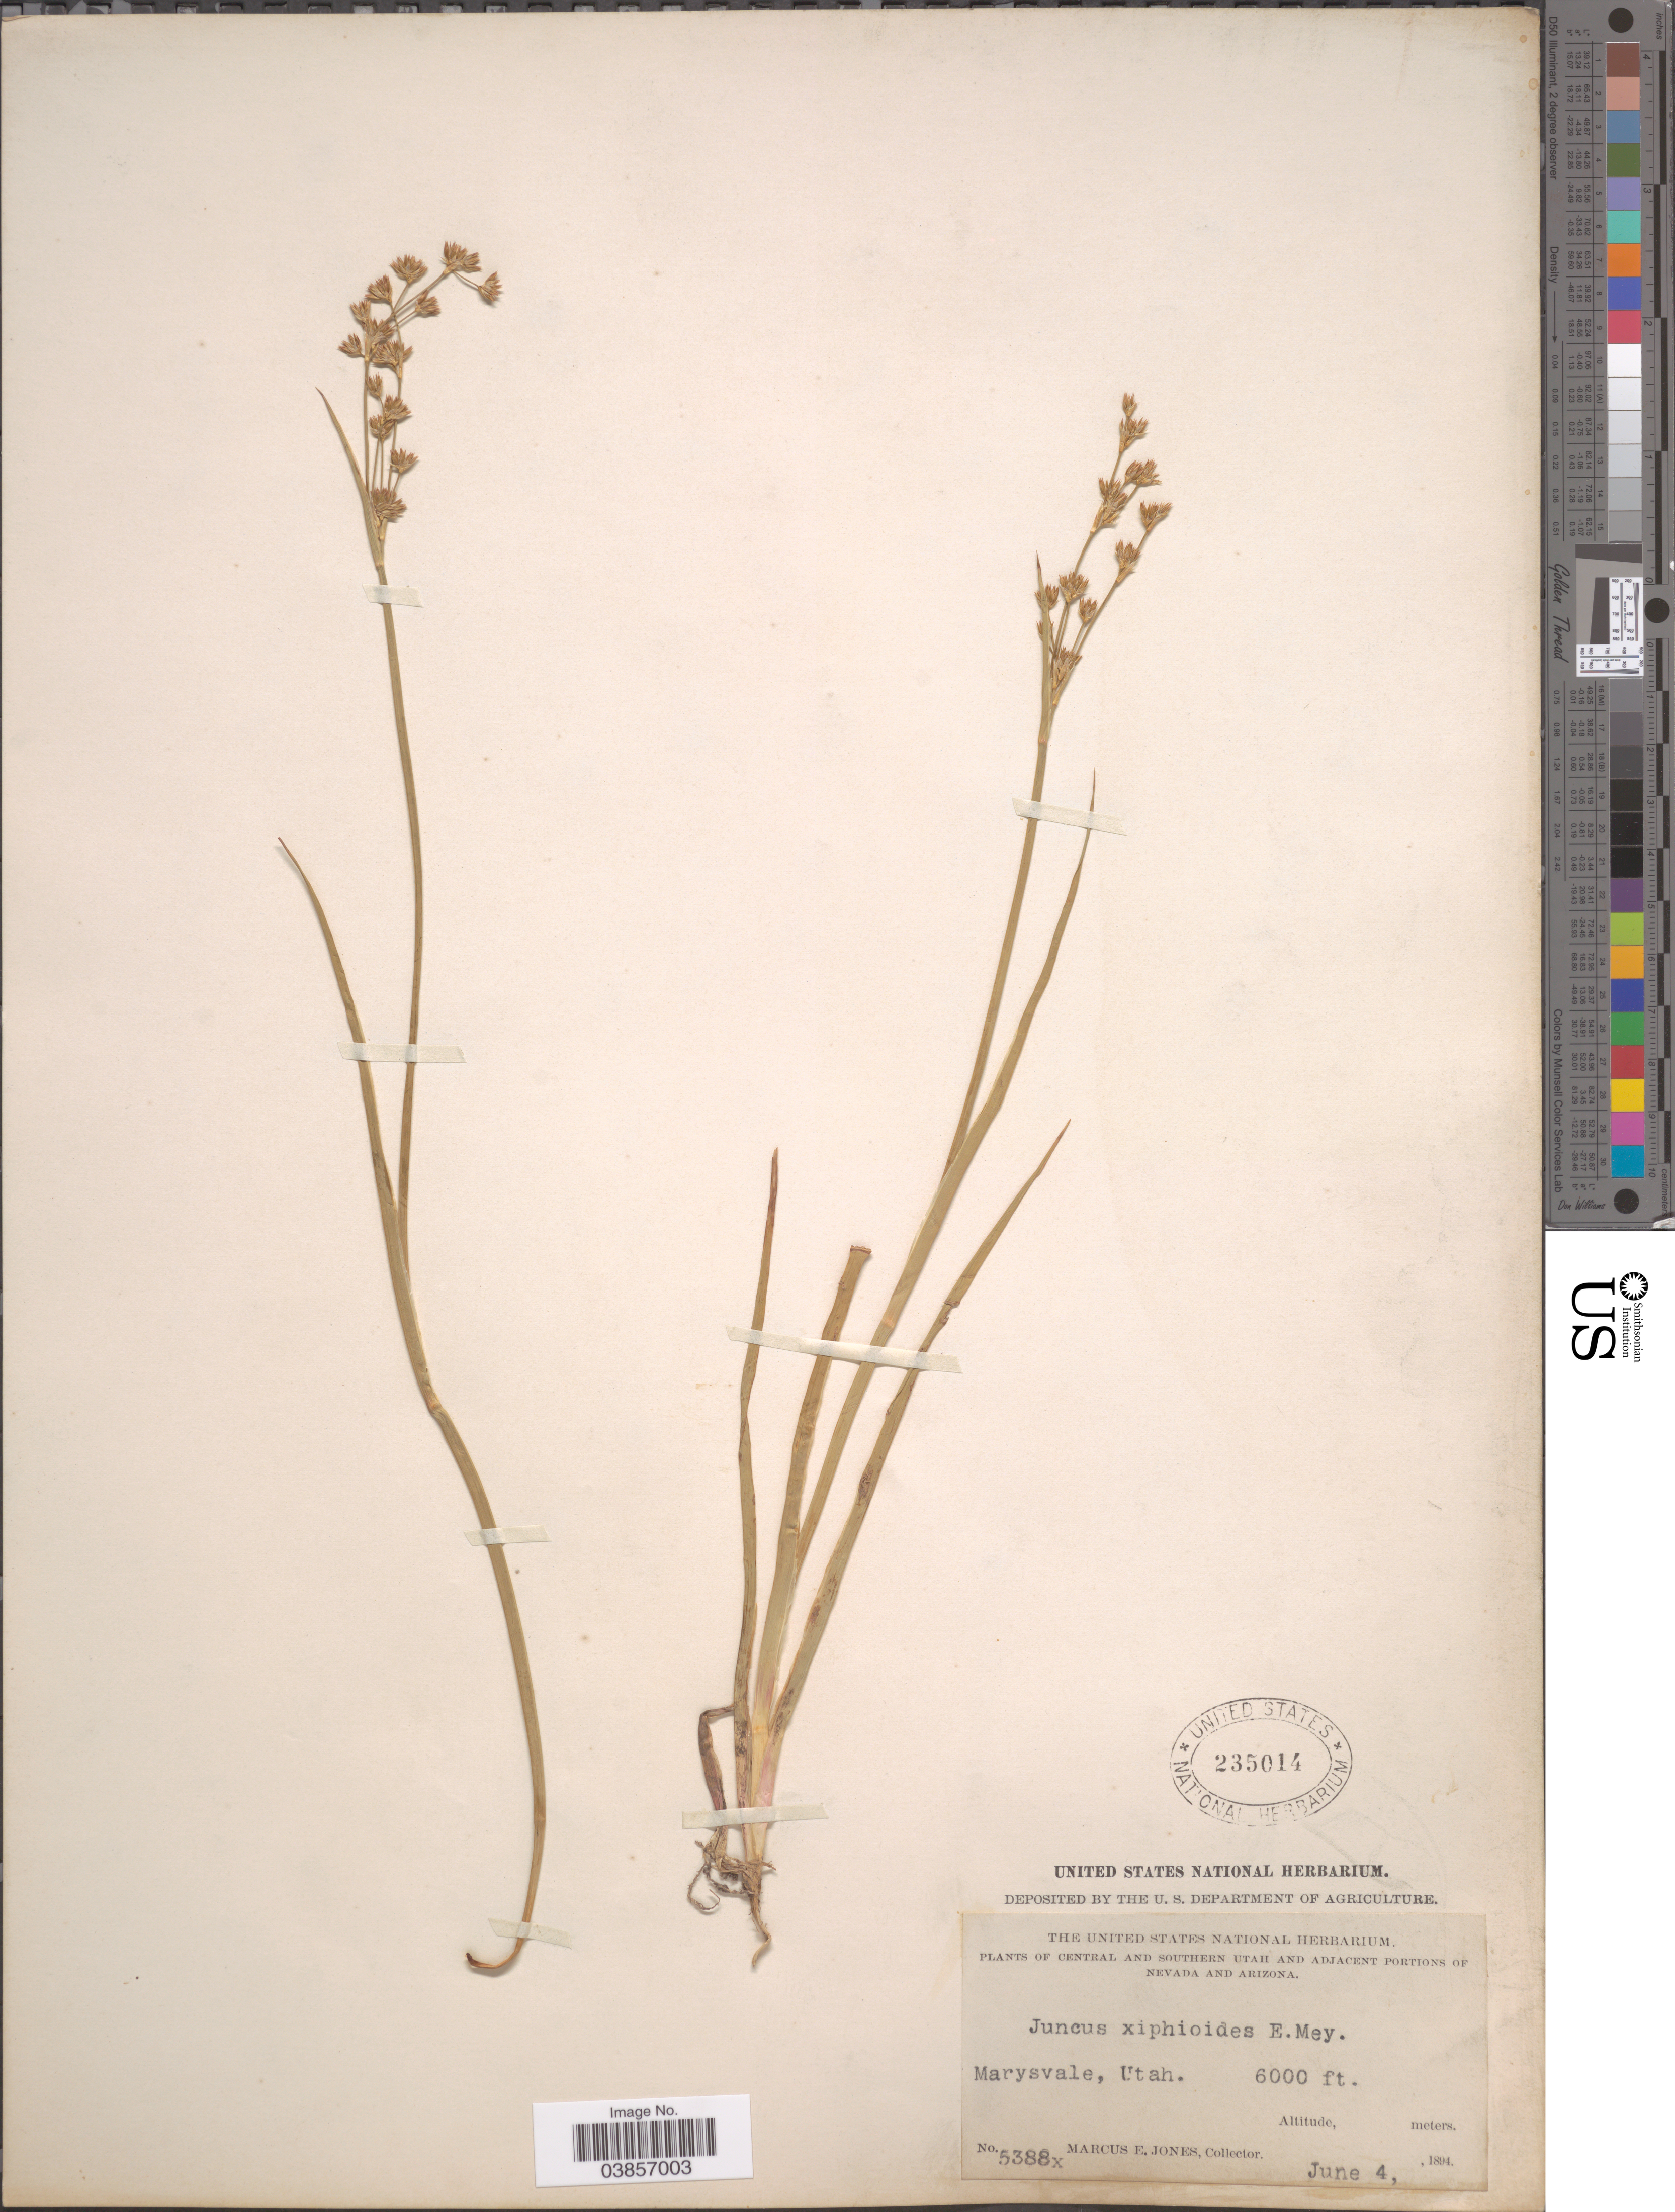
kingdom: Plantae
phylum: Tracheophyta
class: Liliopsida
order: Poales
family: Juncaceae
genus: Juncus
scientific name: Juncus saximontanus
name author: A. Nelson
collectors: M. E. Jones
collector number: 5388x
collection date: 1894-06-04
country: United States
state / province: Utah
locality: Central and Southern Utah. Marysvale.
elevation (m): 1829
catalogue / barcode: US 235014